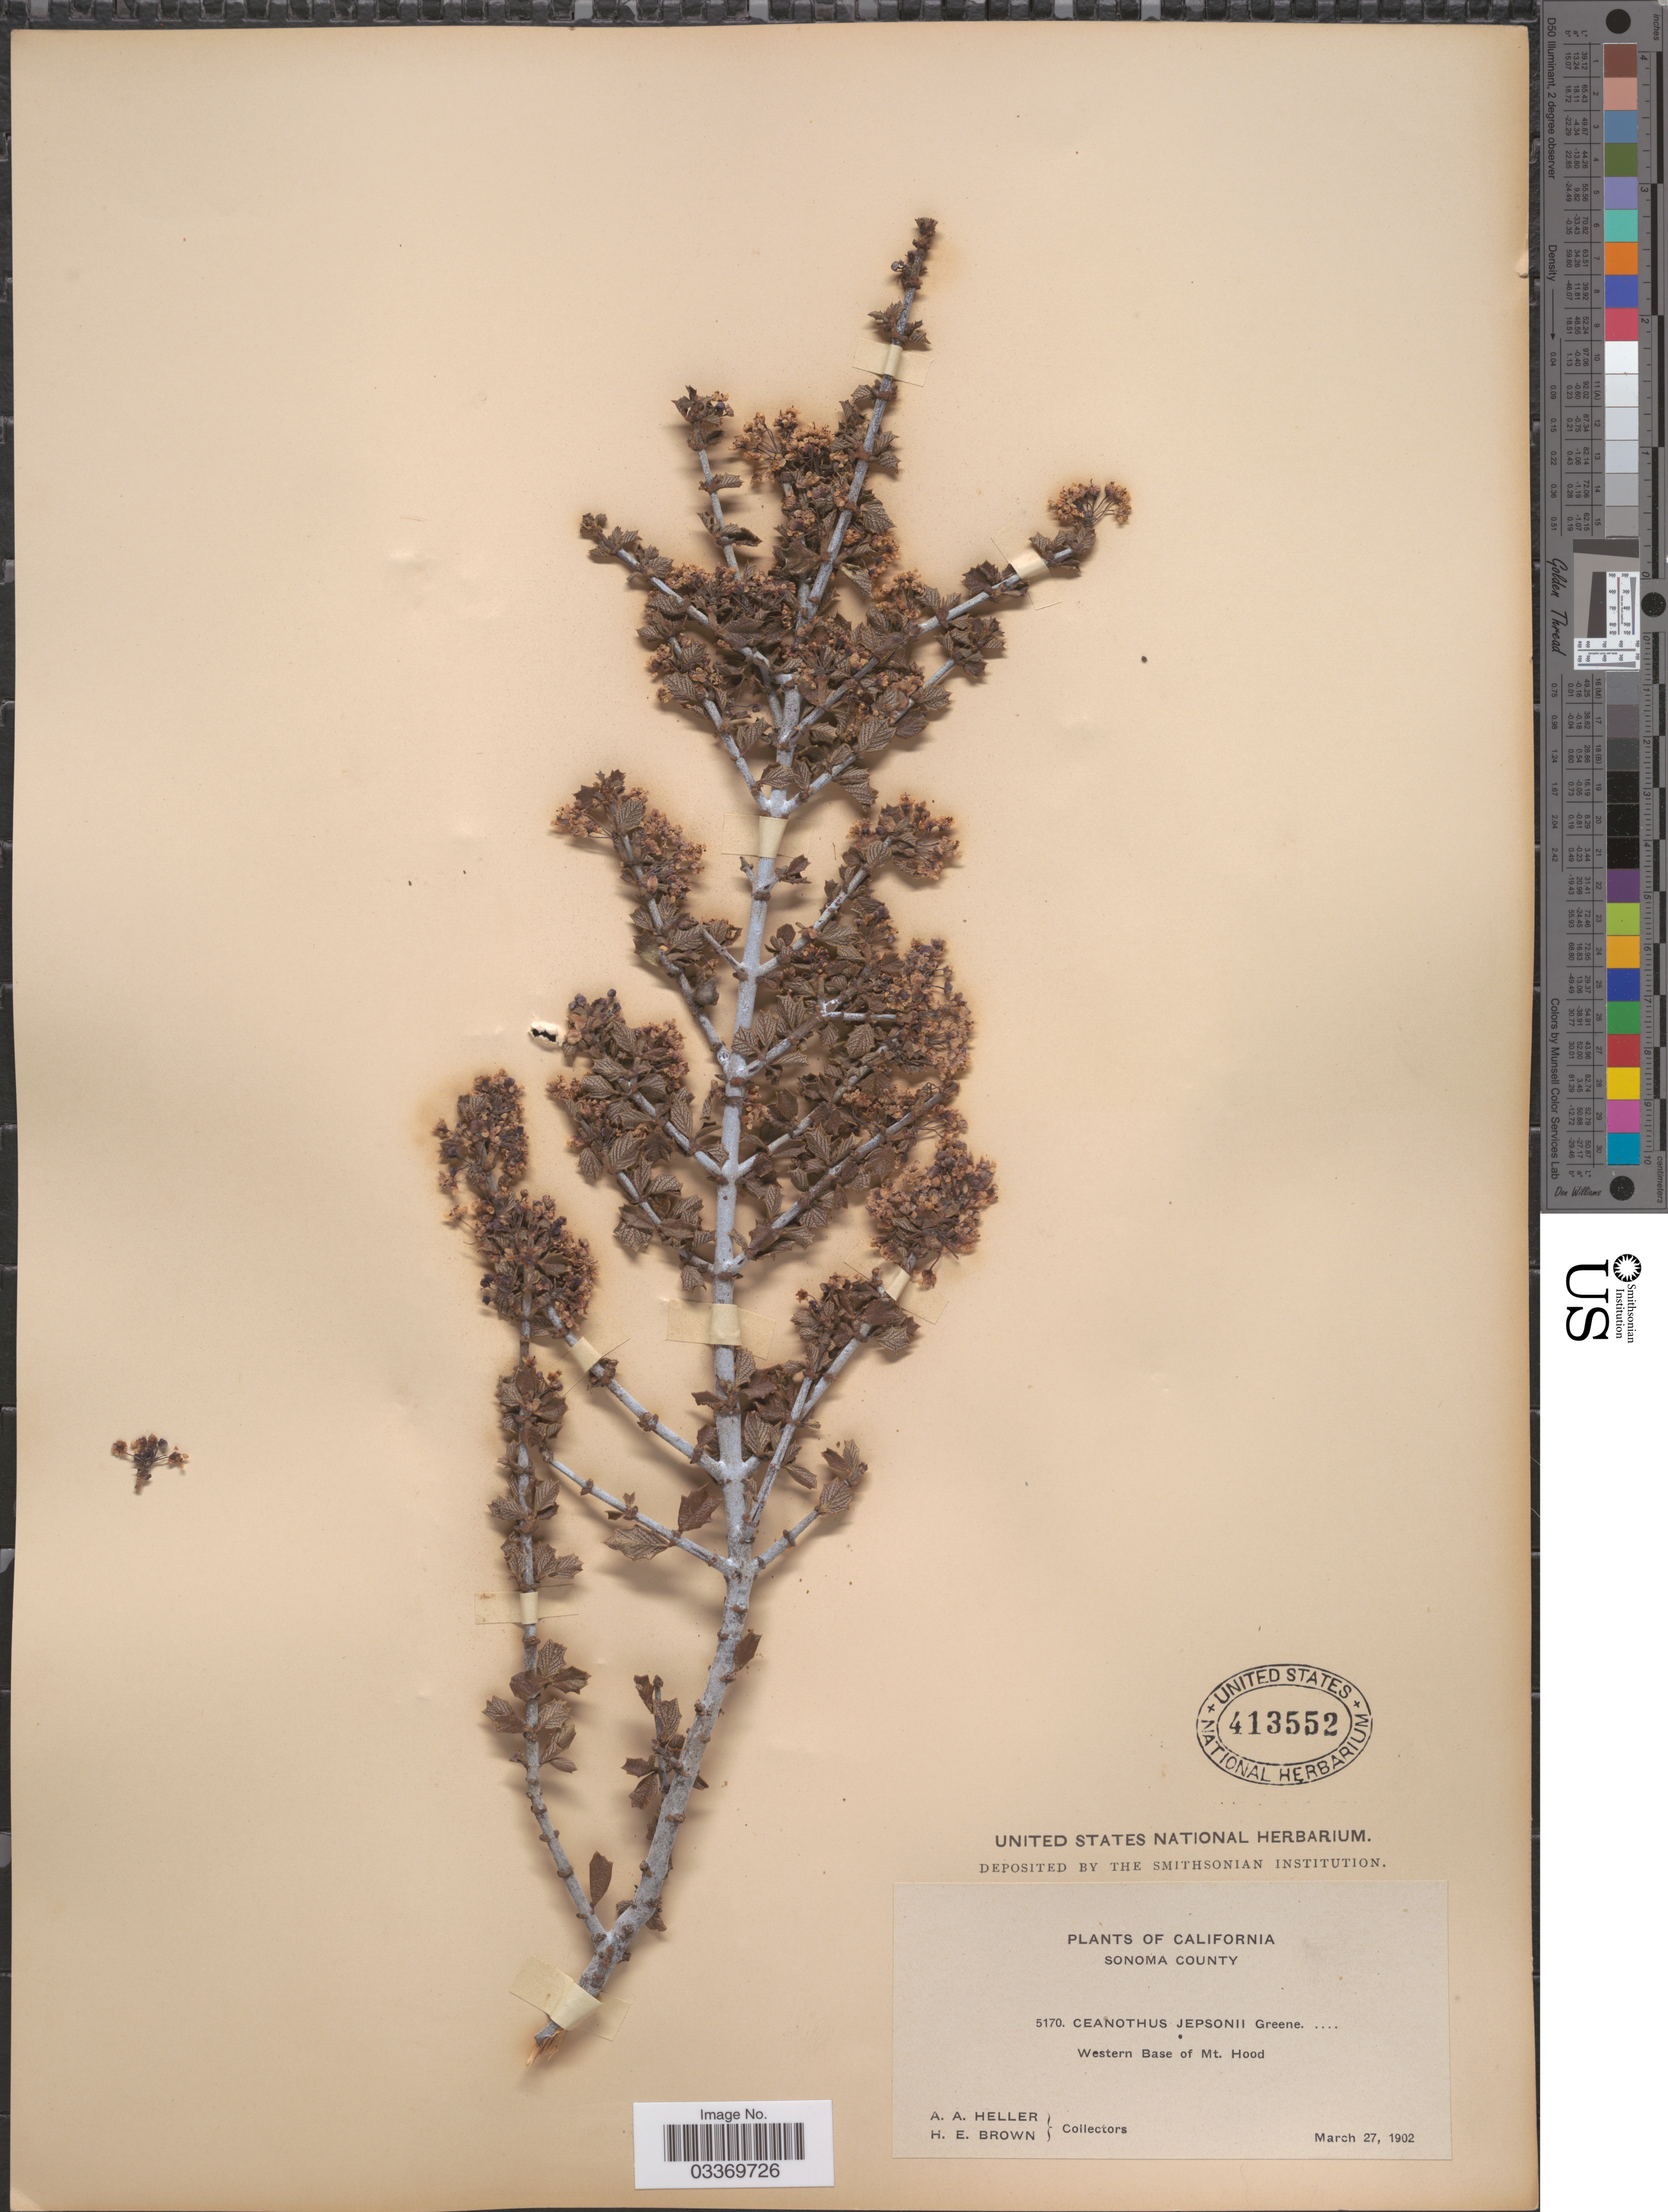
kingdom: Plantae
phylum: Tracheophyta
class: Magnoliopsida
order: Rosales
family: Rhamnaceae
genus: Ceanothus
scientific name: Ceanothus jepsonii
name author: Greene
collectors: A. A. Heller & H. E. Brown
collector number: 5170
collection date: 1902-03-27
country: United States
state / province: California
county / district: Sonoma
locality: Sonoma County. Western Base of Mt. Hood.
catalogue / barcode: US 413552